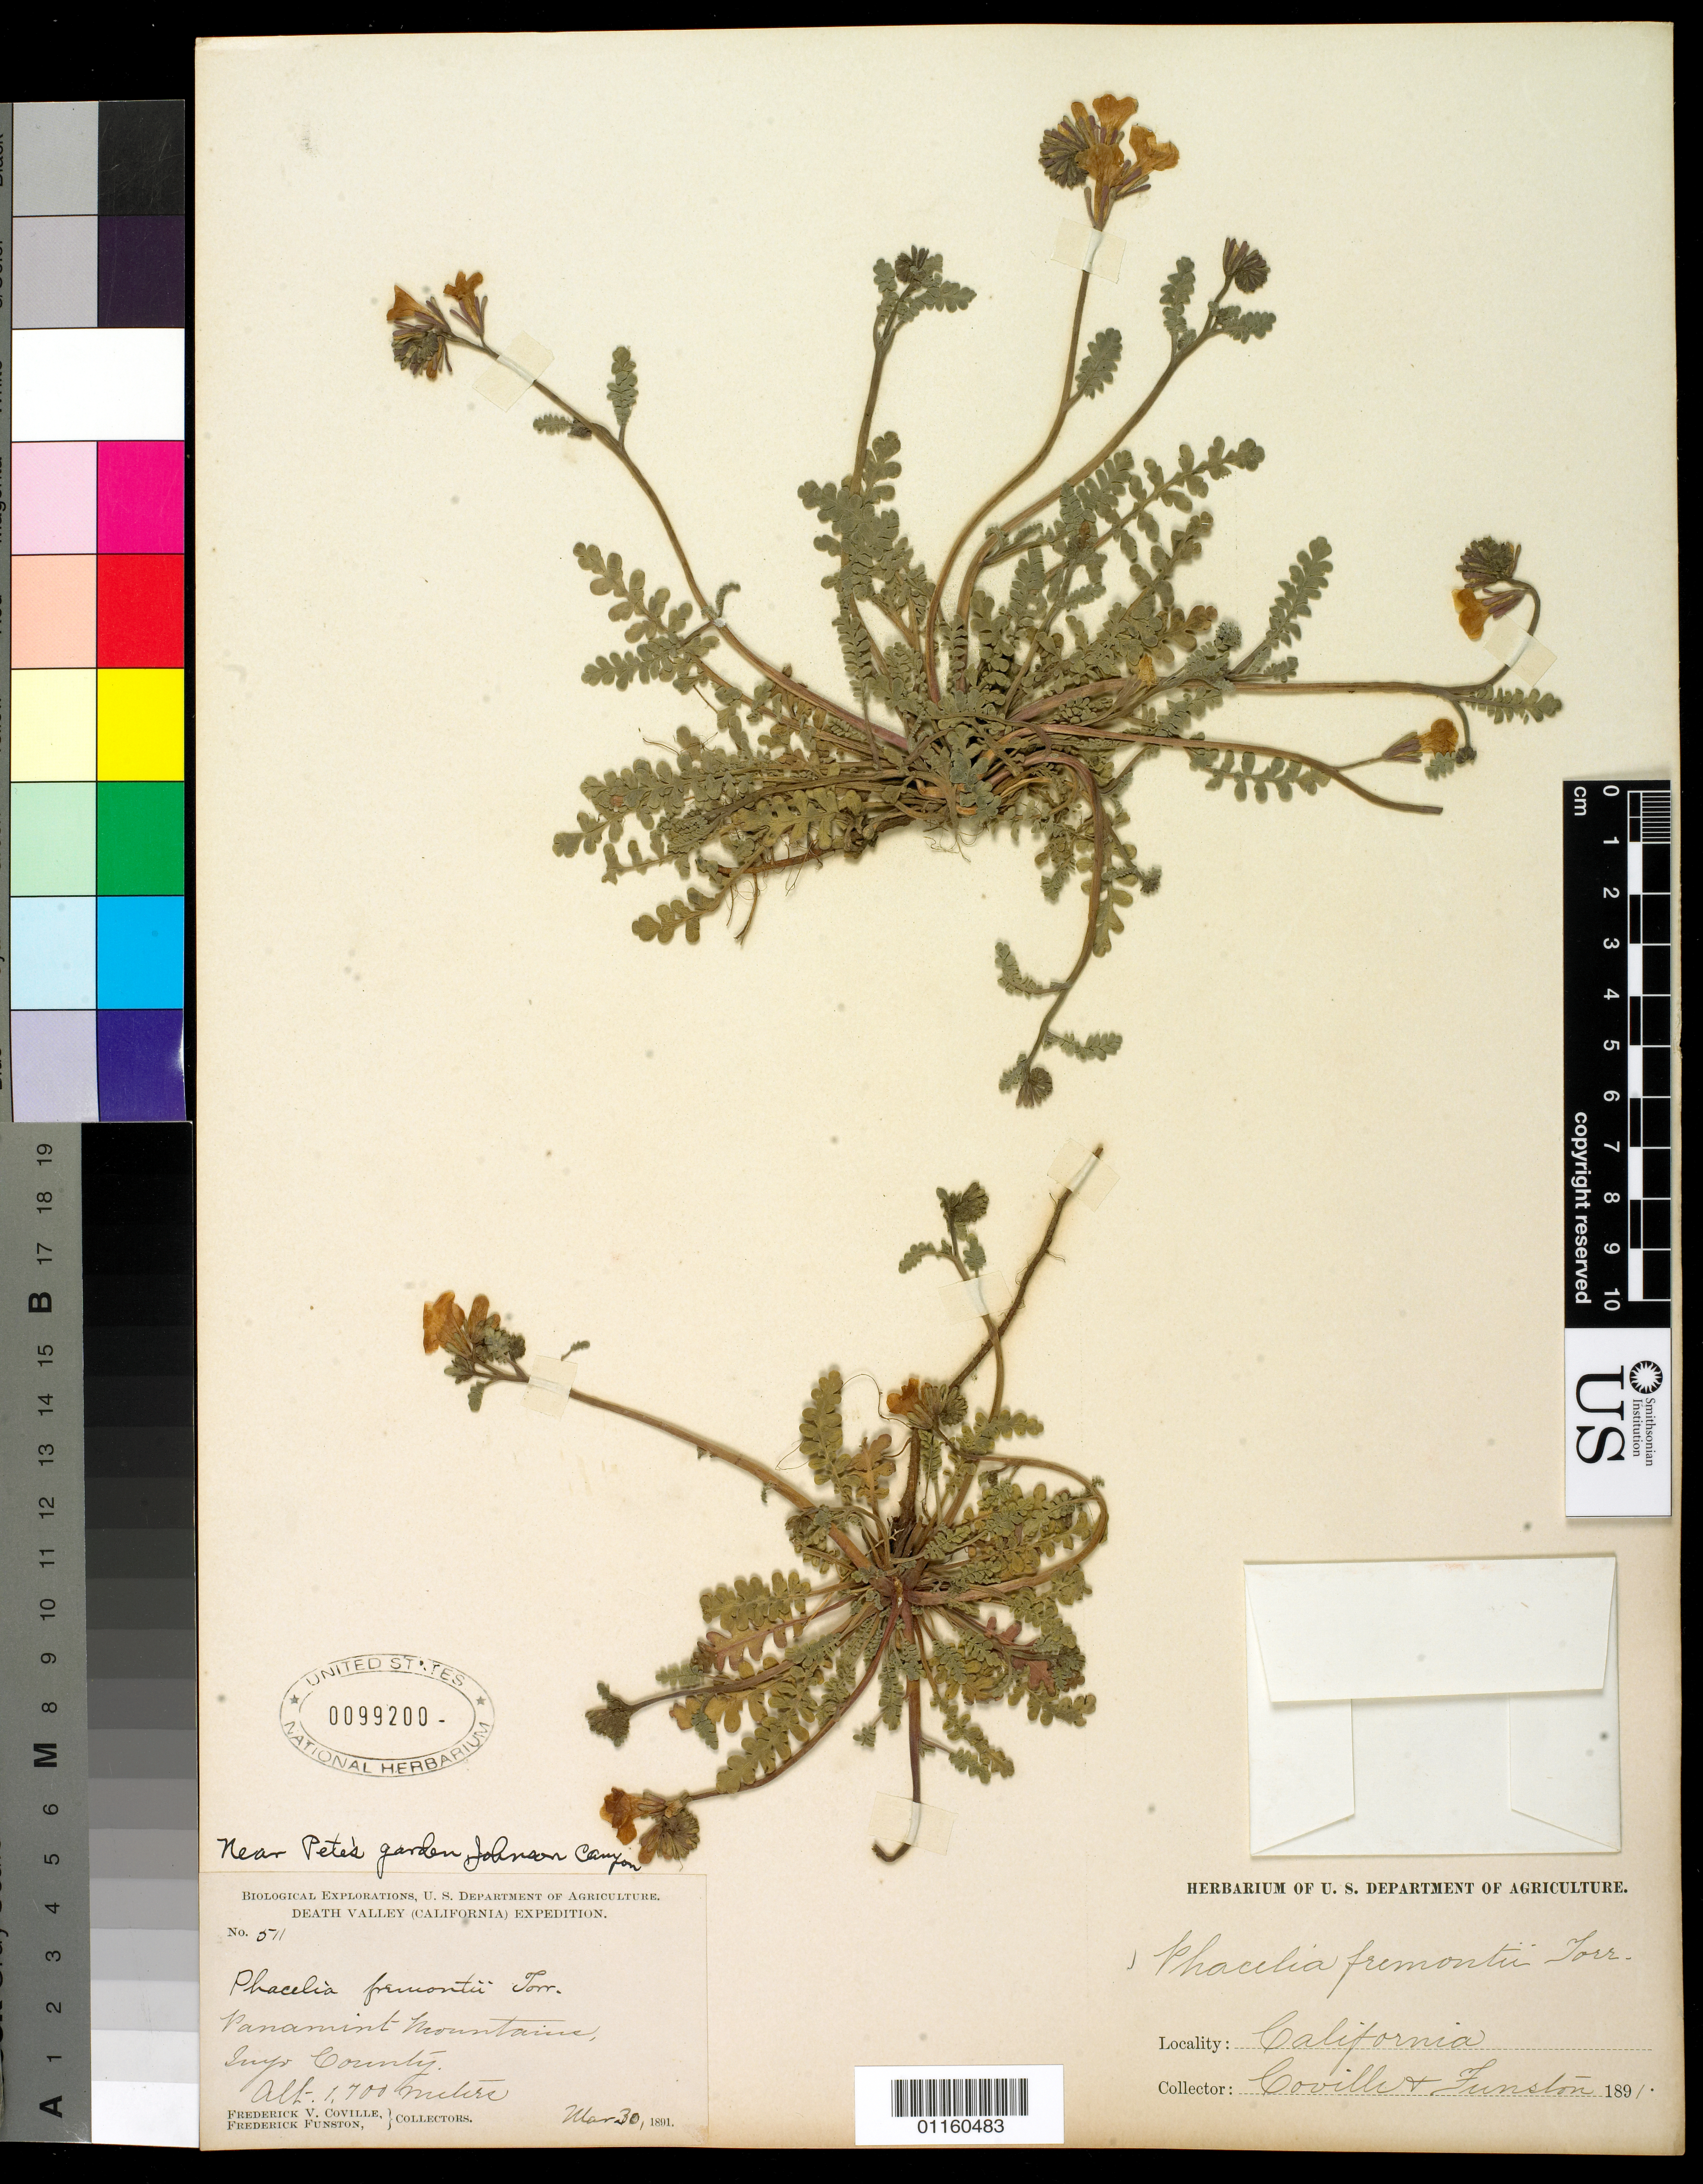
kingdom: Plantae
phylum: Tracheophyta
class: Magnoliopsida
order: Boraginales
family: Hydrophyllaceae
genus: Phacelia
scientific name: Phacelia fremontii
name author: Torr. in Ives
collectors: F. V. Coville & F. Funston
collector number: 511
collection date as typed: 30 Mar 1891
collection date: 1891-03-30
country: United States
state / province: California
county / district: Inyo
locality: Panamint Mts., near Peter's Garden, Johnson Canyon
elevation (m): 1700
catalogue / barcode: US 99200